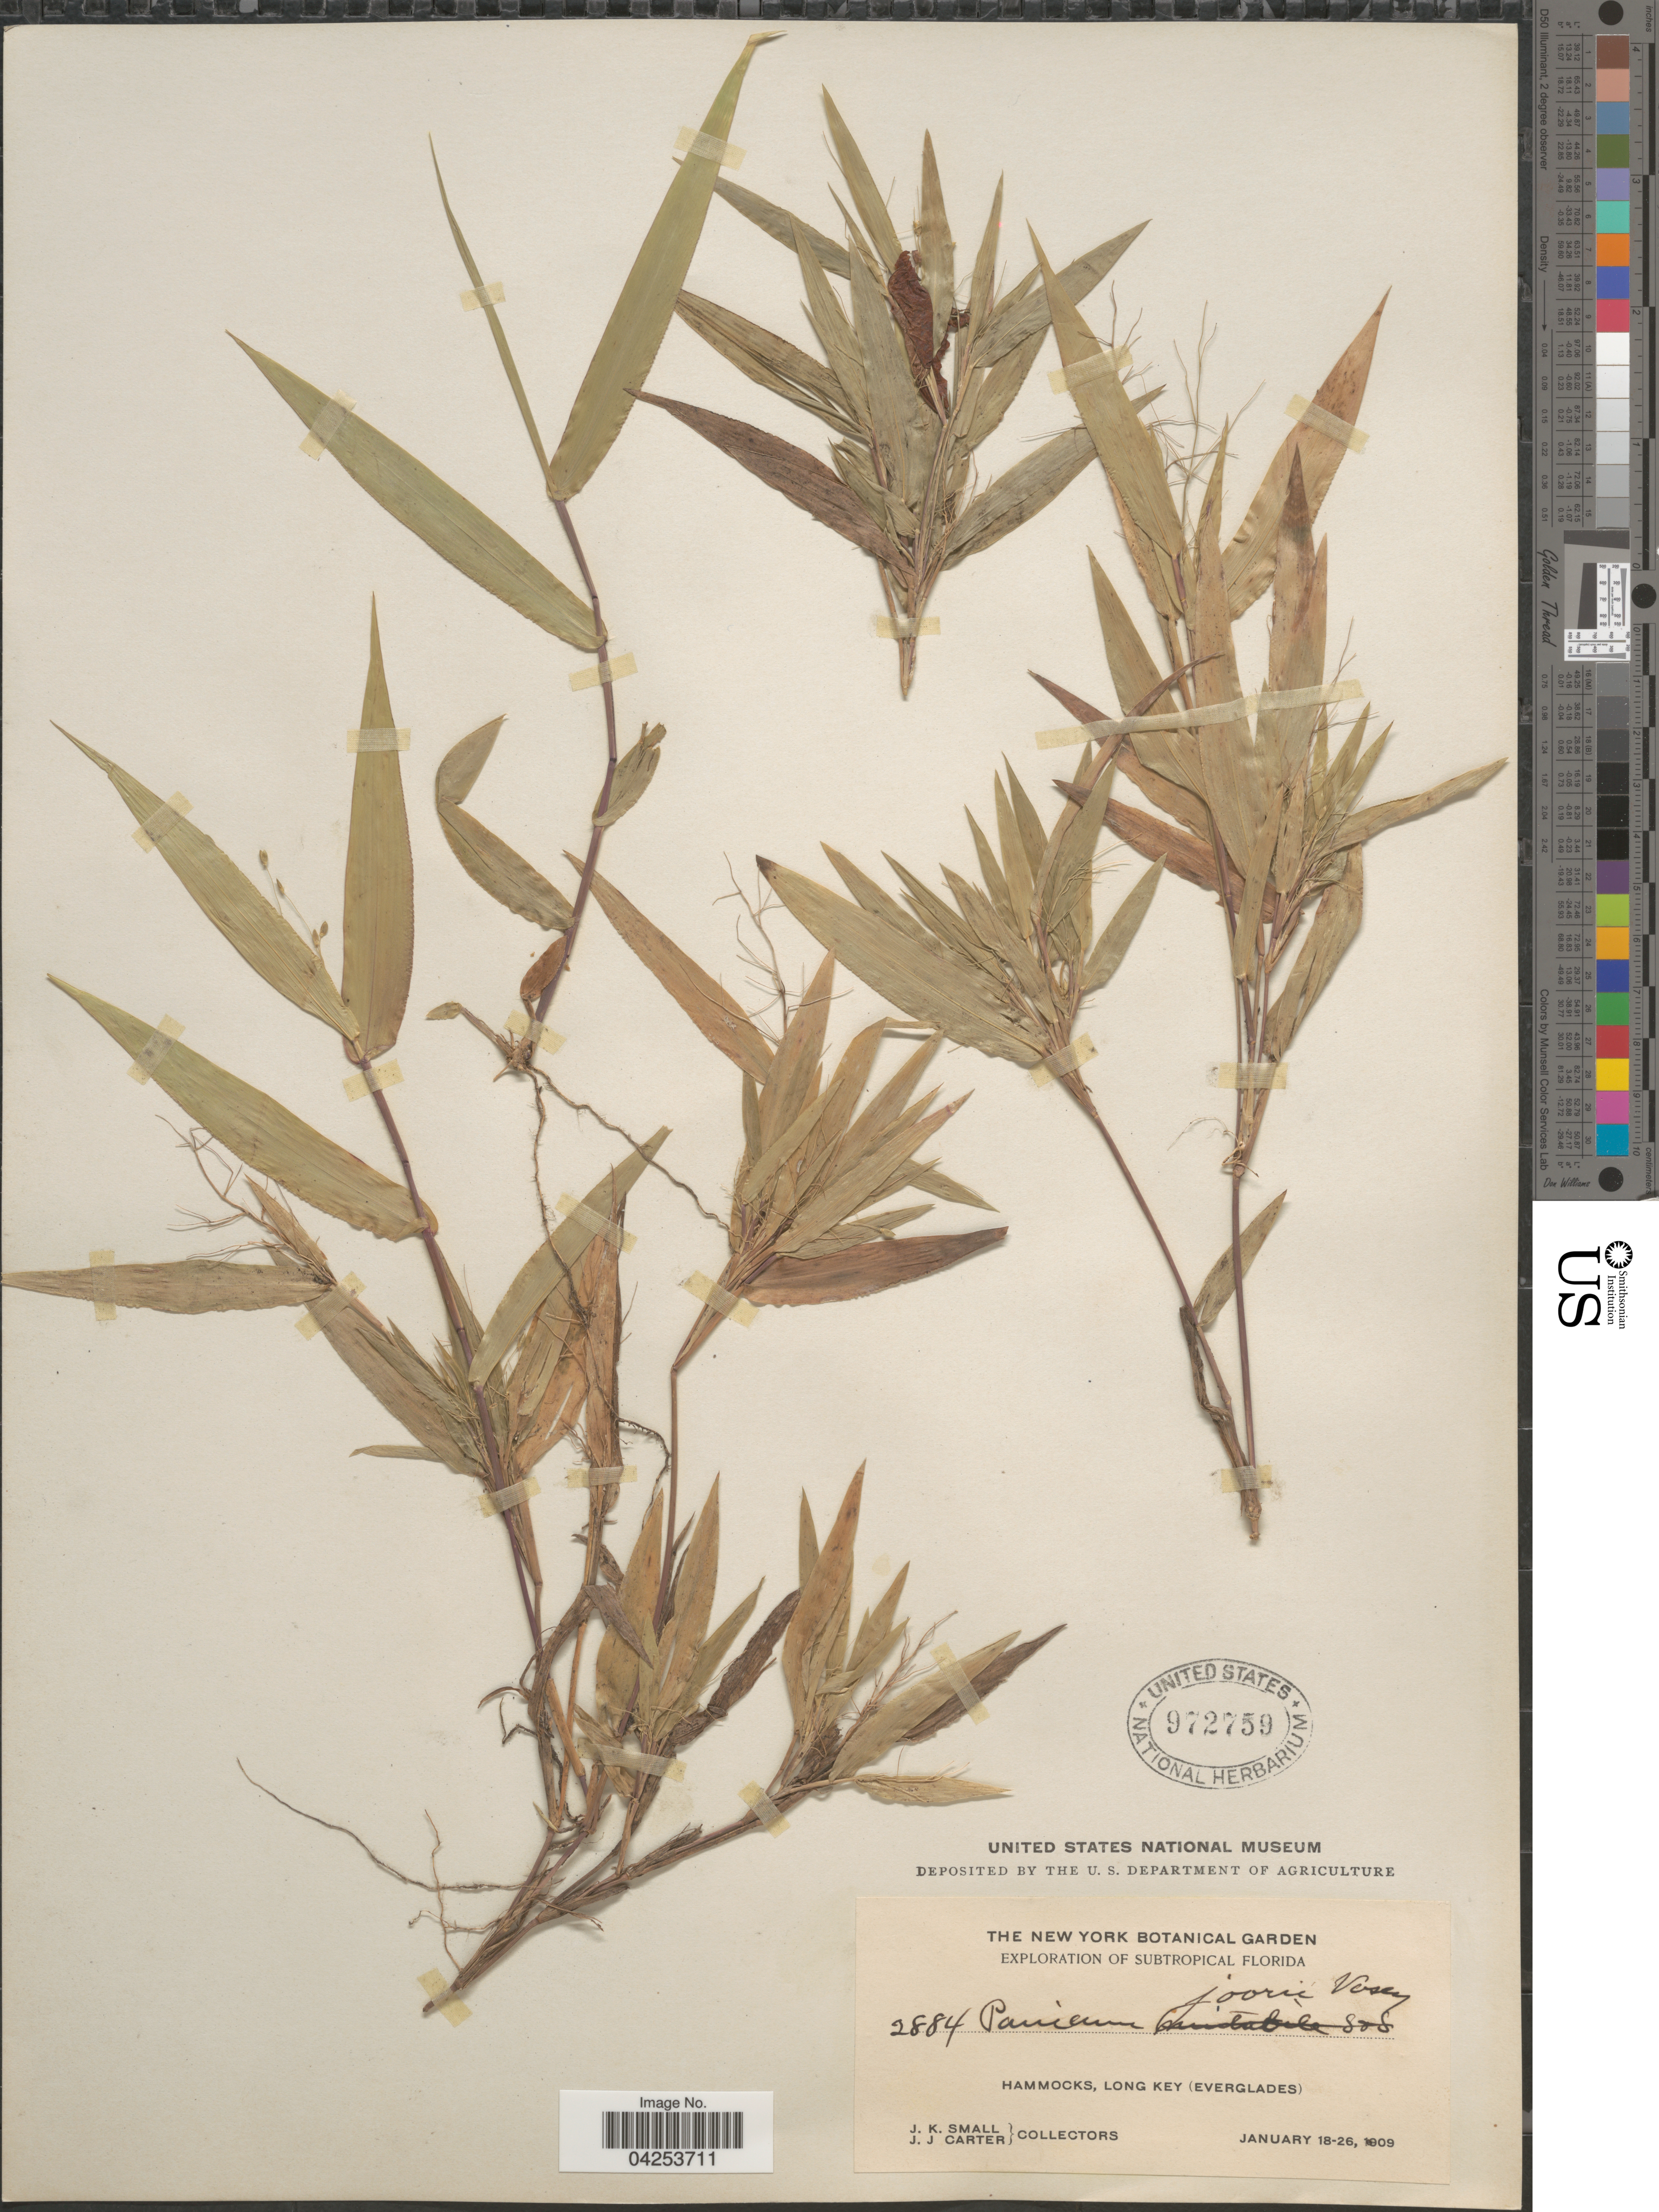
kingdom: Plantae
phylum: Tracheophyta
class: Liliopsida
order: Poales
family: Poaceae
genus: Dichanthelium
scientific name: Dichanthelium commutatum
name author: (Schult.) Gould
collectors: J. K. Small & J. Carter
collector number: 2884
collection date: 1909-01-18/1909-01-26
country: United States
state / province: Florida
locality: Exploration of Subtropical Florida. Hammocks, Long Key (Everglades).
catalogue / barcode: US 972759